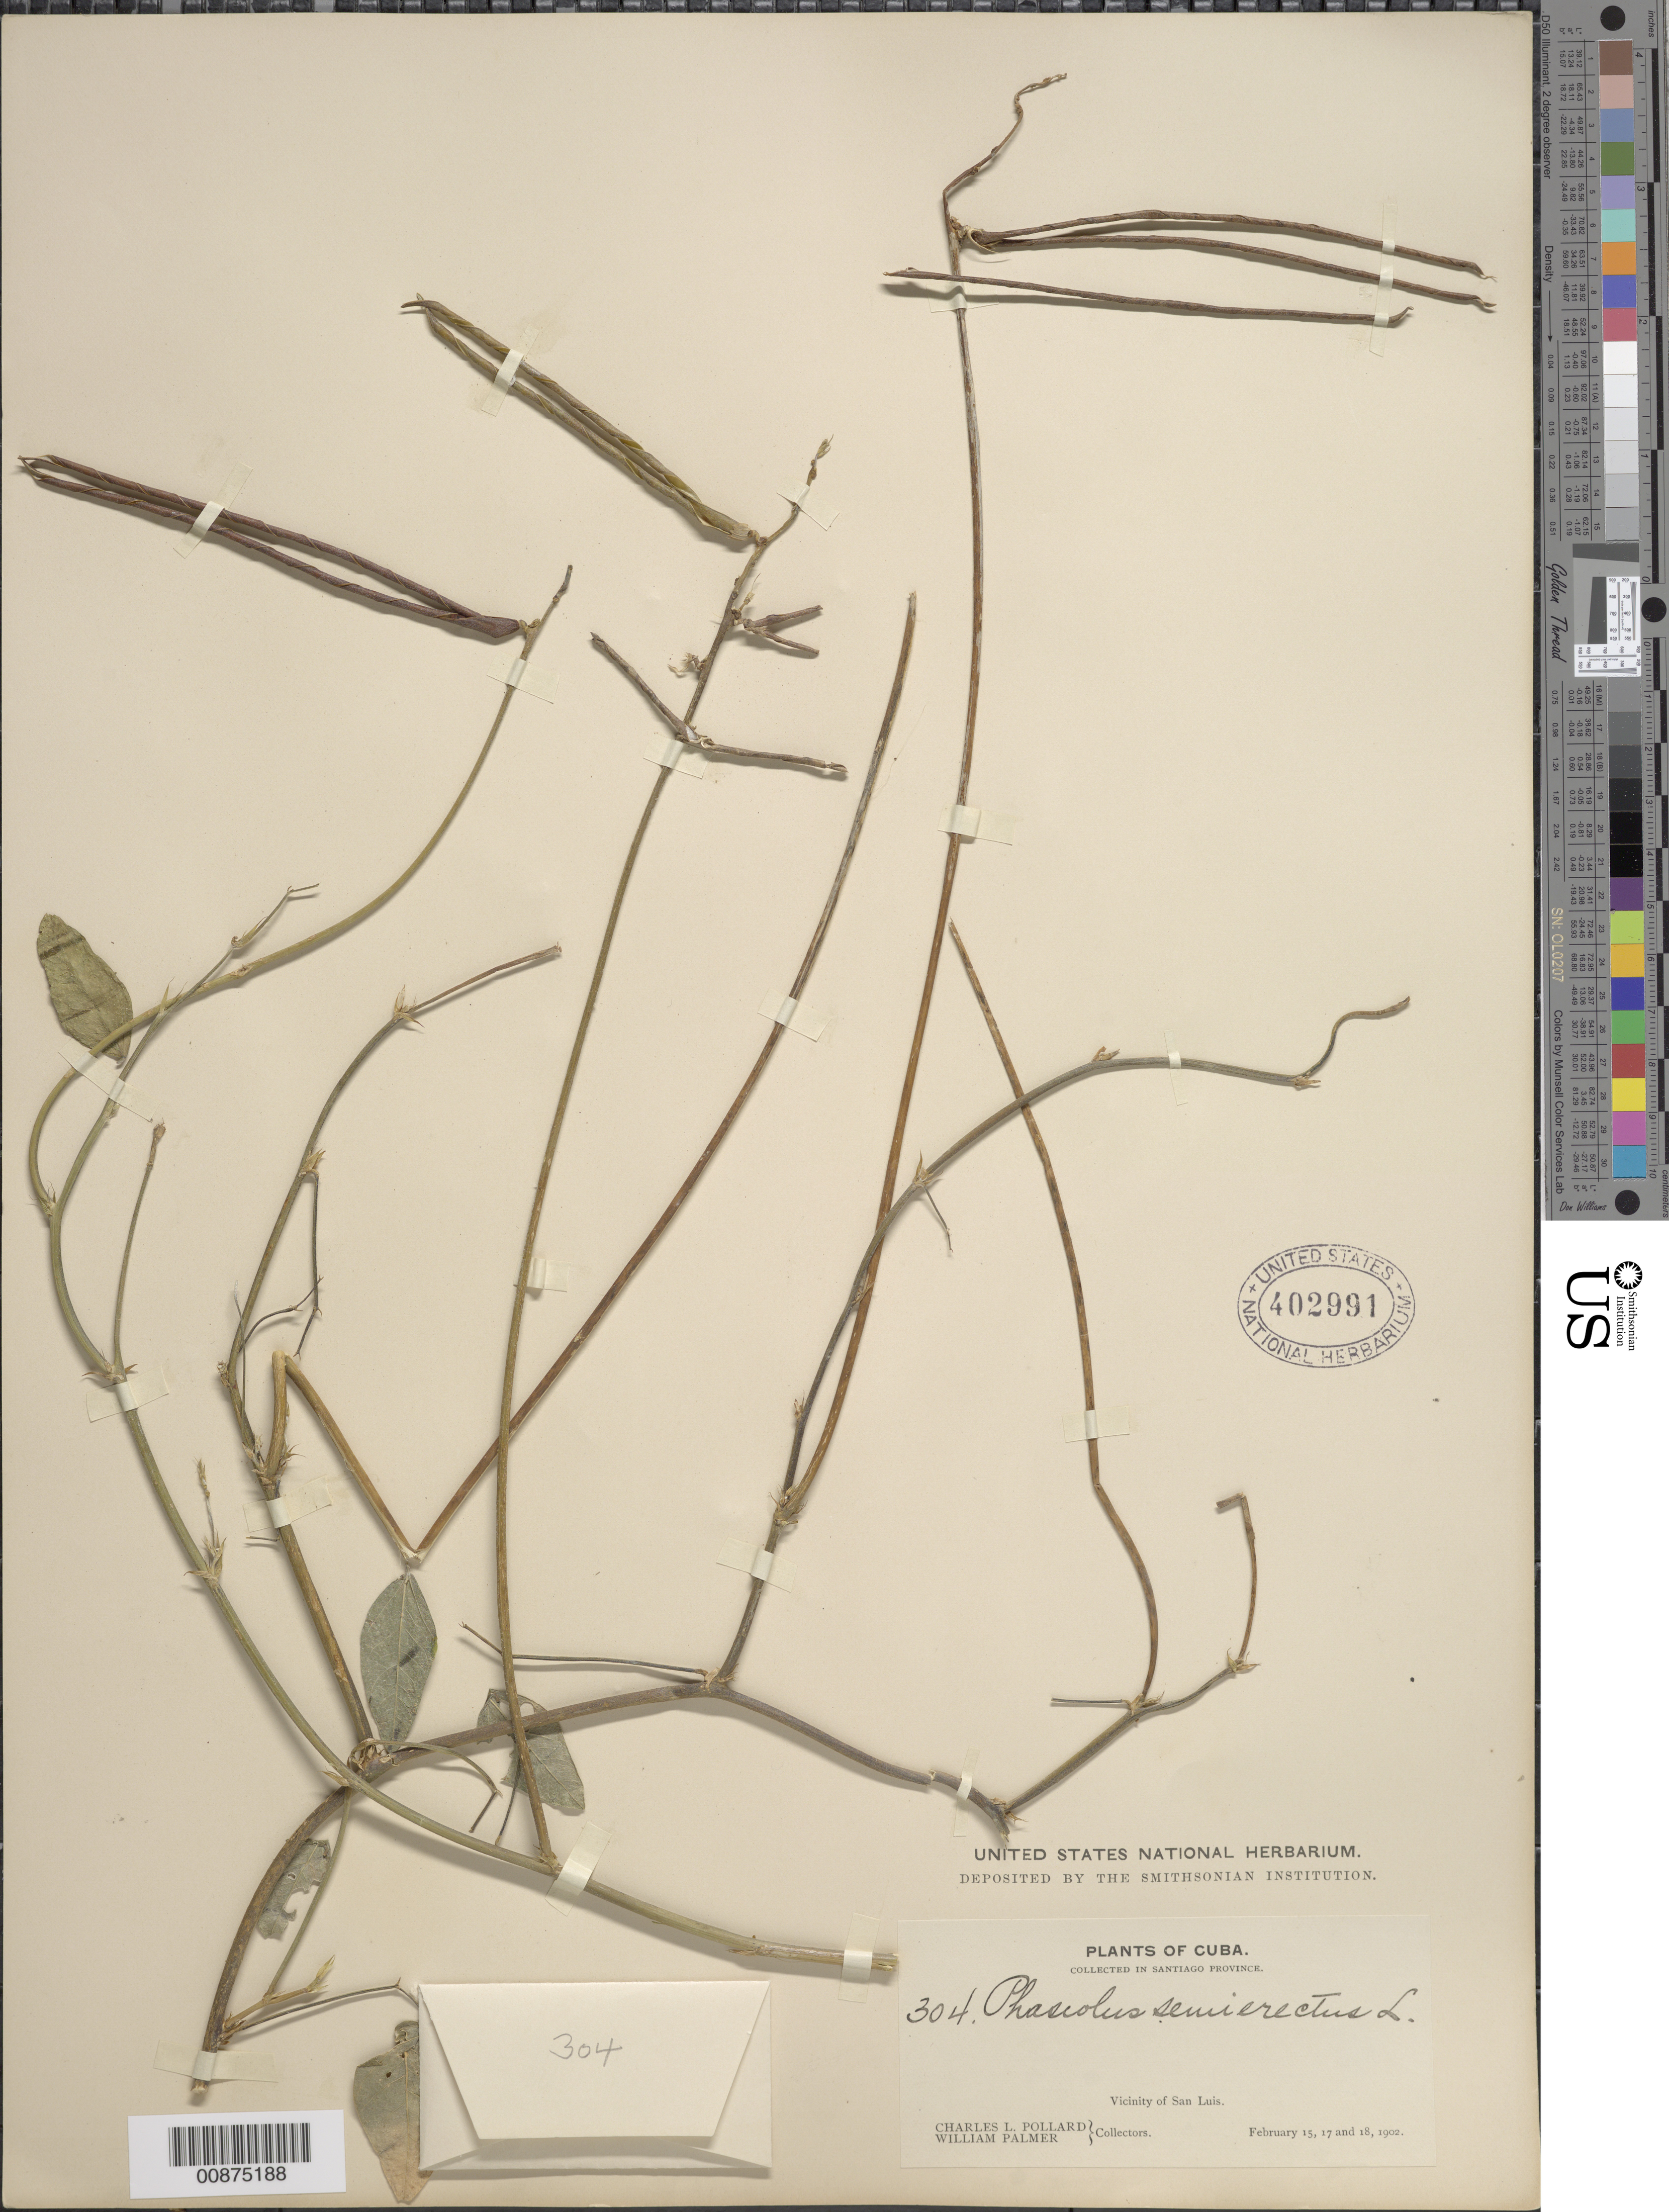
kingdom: Plantae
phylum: Tracheophyta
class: Magnoliopsida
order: Fabales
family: Fabaceae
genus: Macroptilium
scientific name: Macroptilium lathyroides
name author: (L.) Urb.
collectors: C. L. Pollard & W. Palmer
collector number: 304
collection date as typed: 15 Feb 1902 to 18 Feb 1902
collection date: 1902-02-15/1902-02-18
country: Cuba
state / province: Santiago de Cuba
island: Cuba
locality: Santiago Province (obsolete) Vicinity of San Luis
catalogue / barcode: US 402991